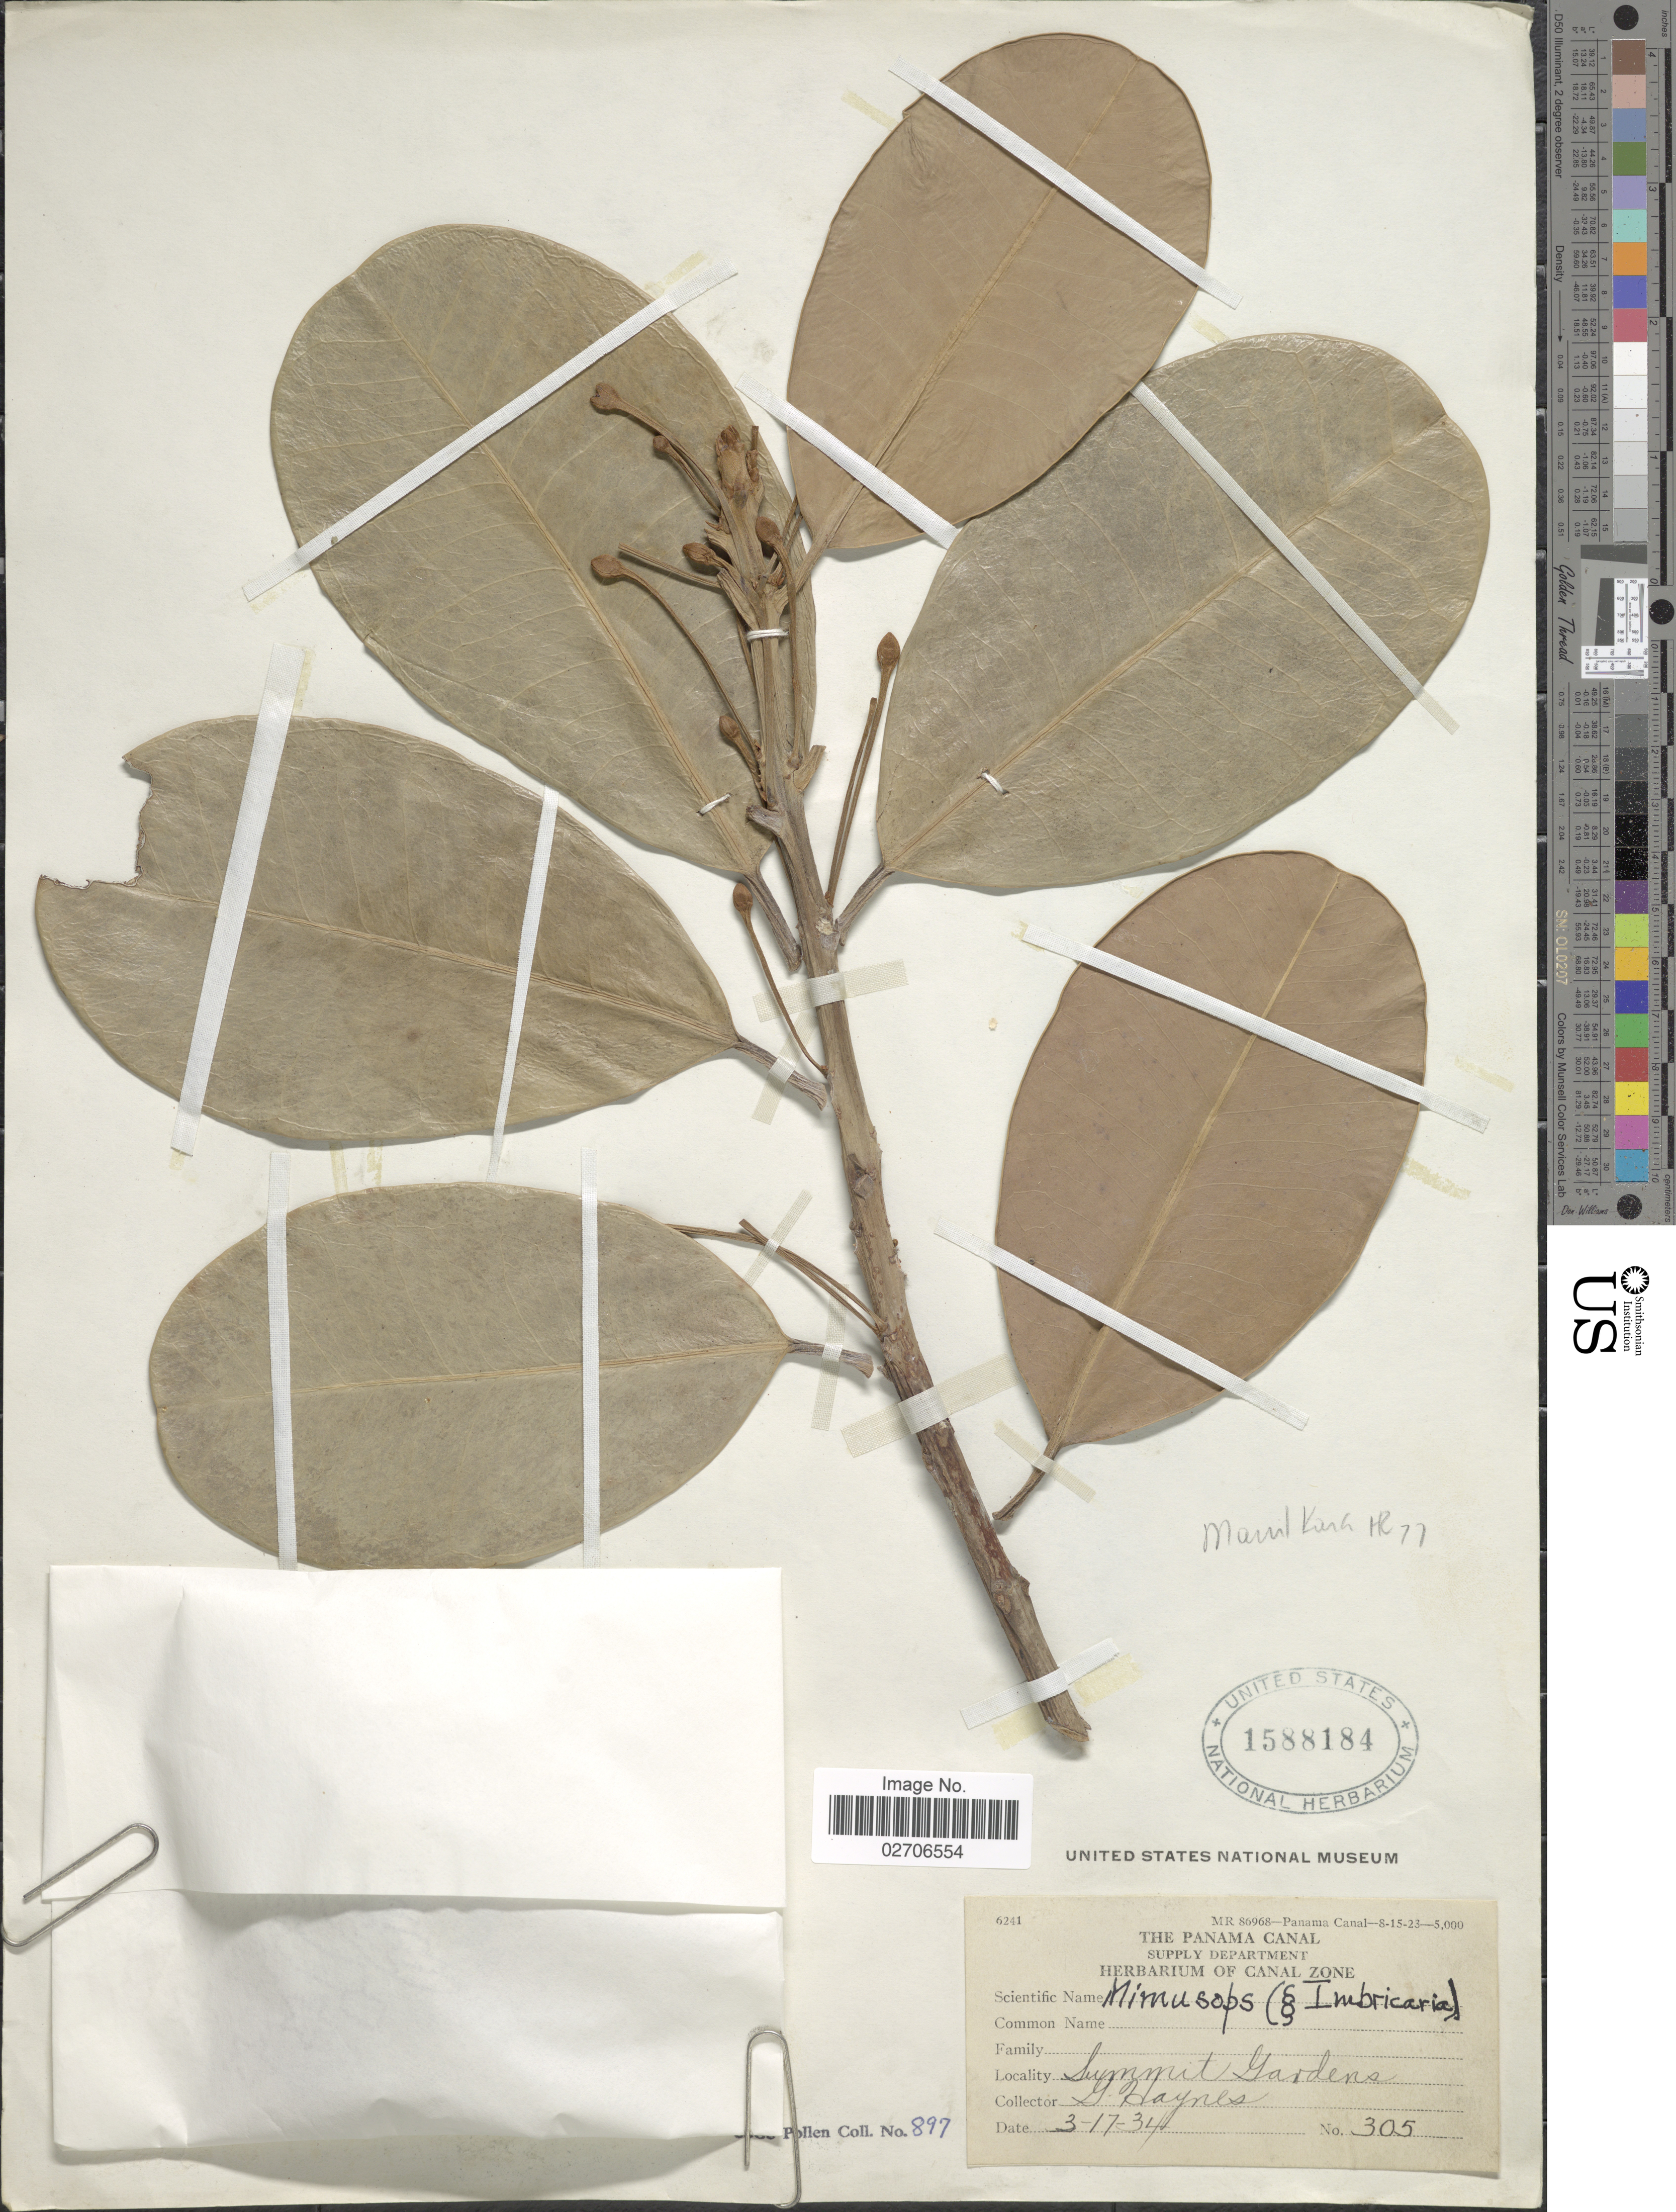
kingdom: Plantae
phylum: Tracheophyta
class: Magnoliopsida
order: Ericales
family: Sapotaceae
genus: Manilkara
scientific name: Manilkara sp.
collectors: J. Haynes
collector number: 305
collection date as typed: Transcribed d/m/y: 17/3/34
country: Panama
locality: The Panama Canal, Summit Gardens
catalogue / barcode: US 1588184